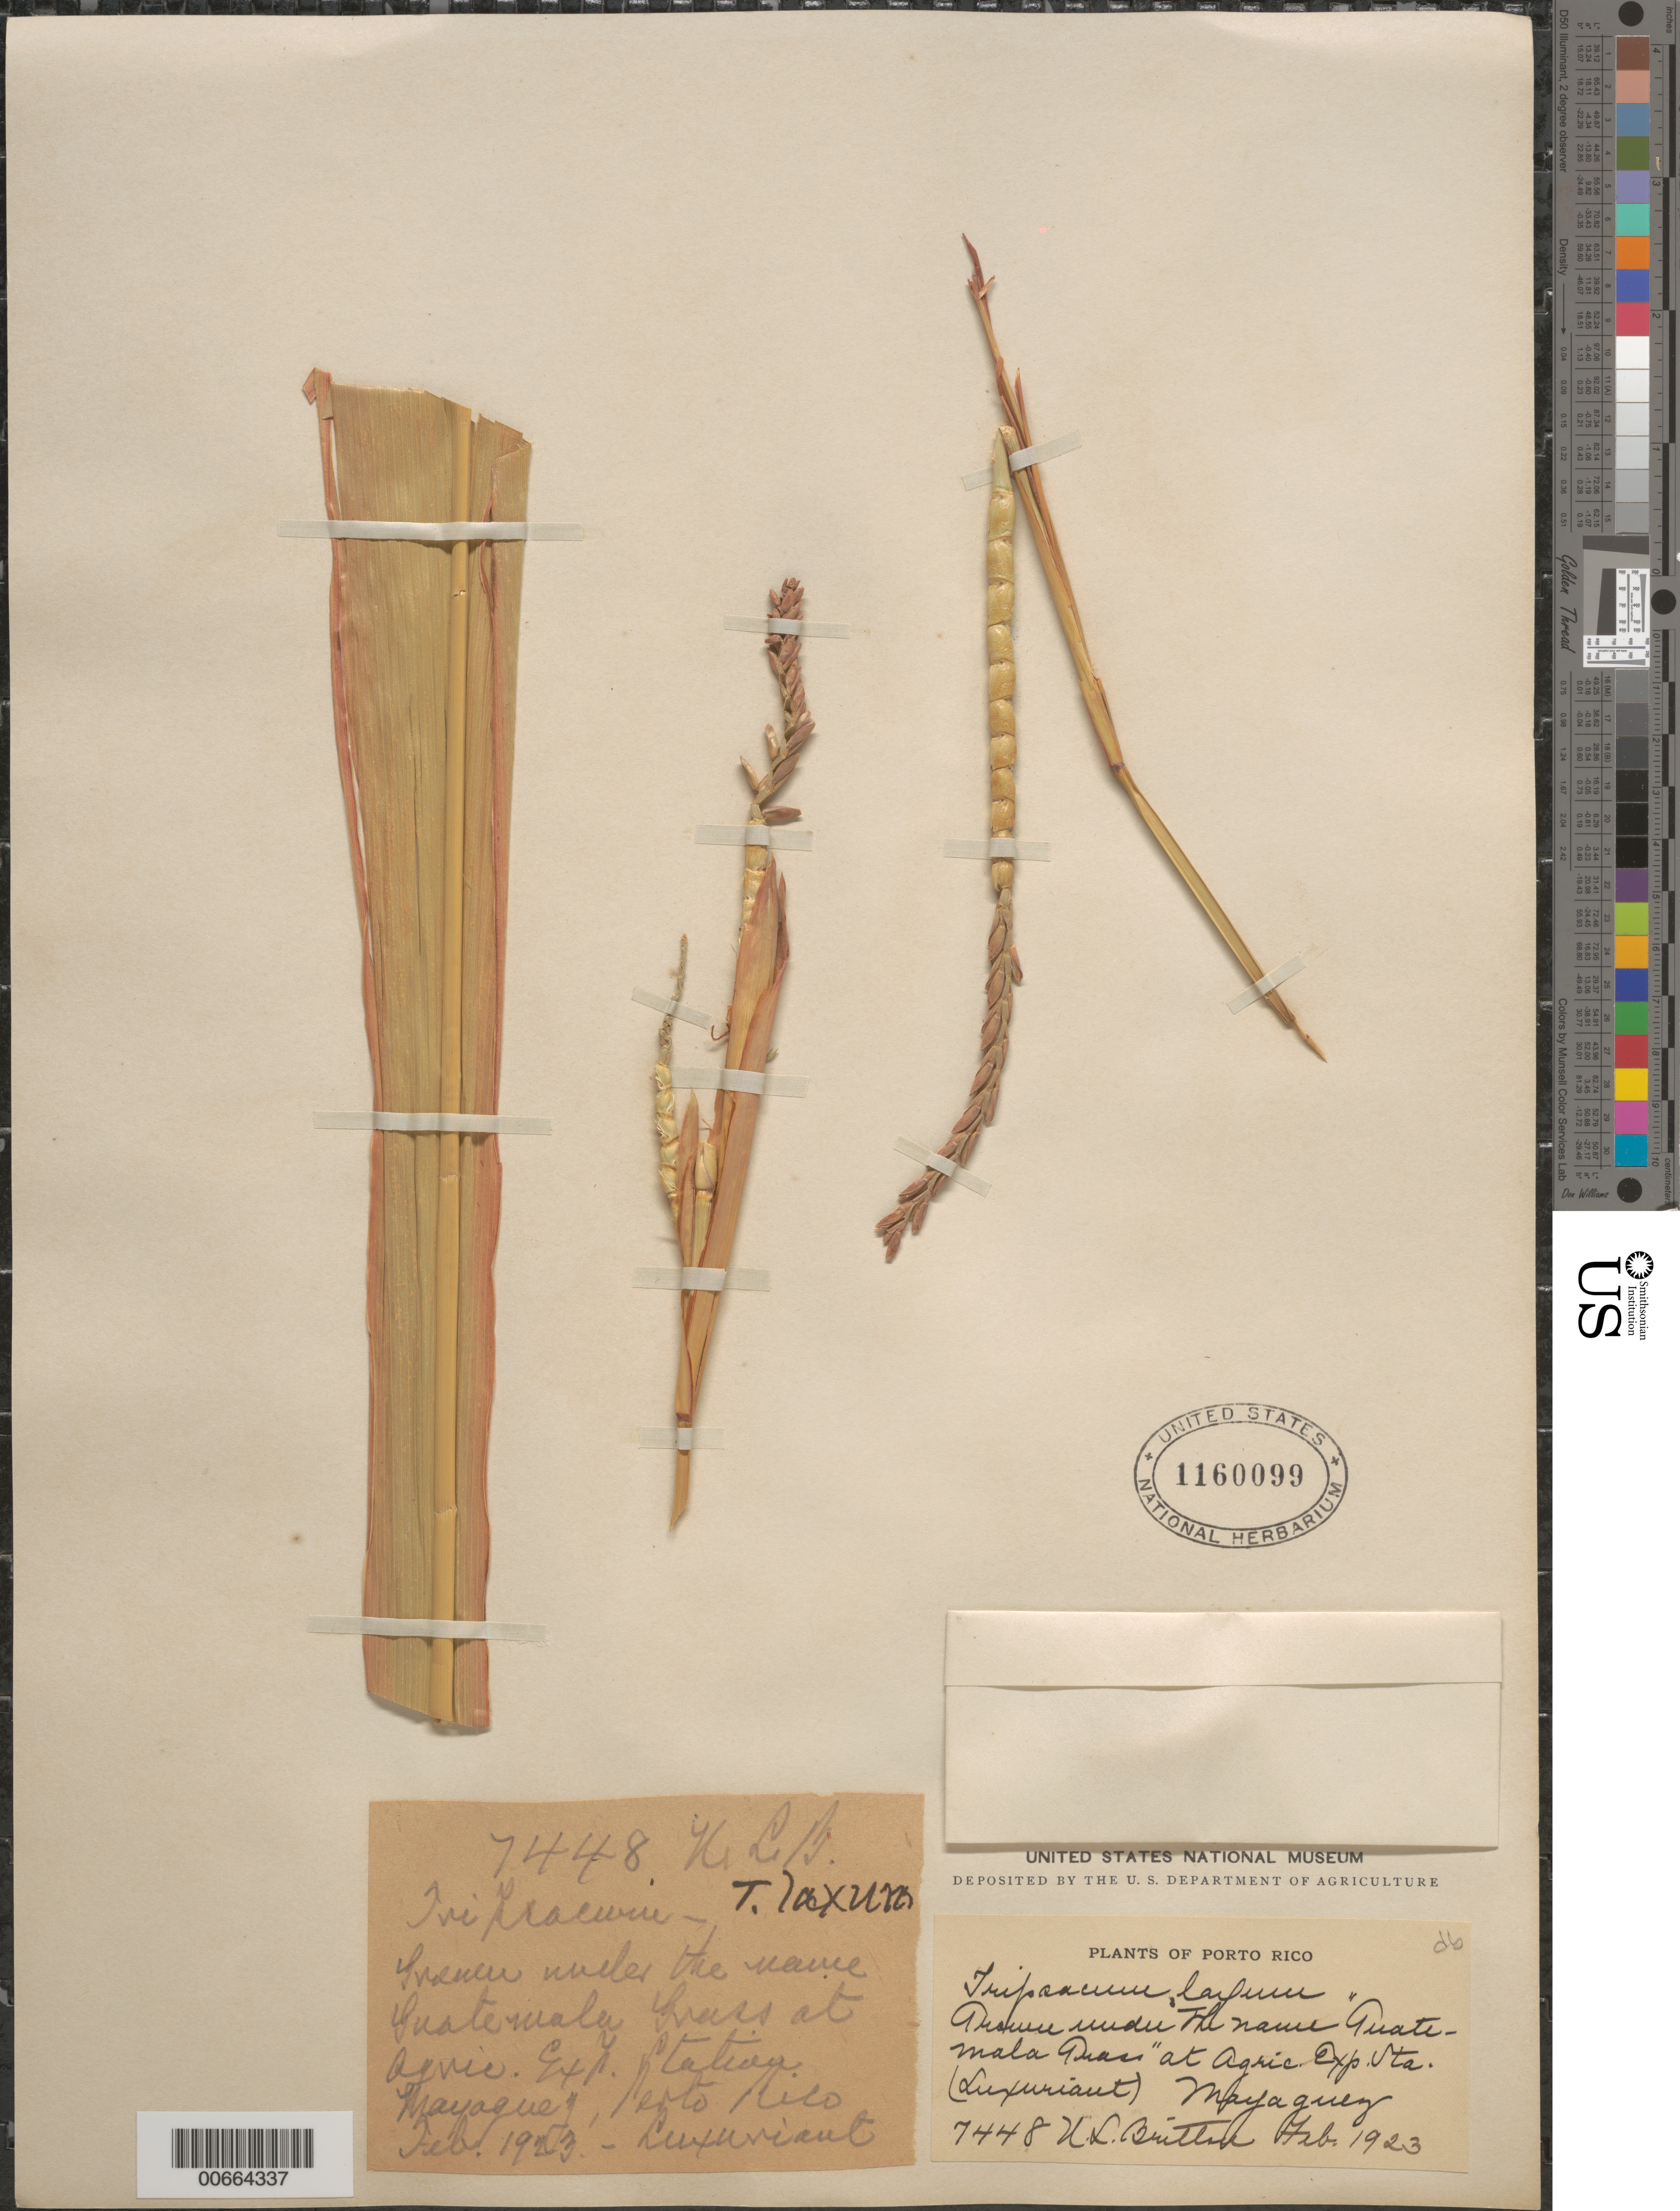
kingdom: Plantae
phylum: Tracheophyta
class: Liliopsida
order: Poales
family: Poaceae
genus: Tripsacum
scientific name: Tripsacum laxum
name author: Nash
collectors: N. Britton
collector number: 7448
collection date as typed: Feb 1923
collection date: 1923-02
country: Puerto Rico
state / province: Mayagüez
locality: Agric. Exp. Station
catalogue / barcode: US 1160099